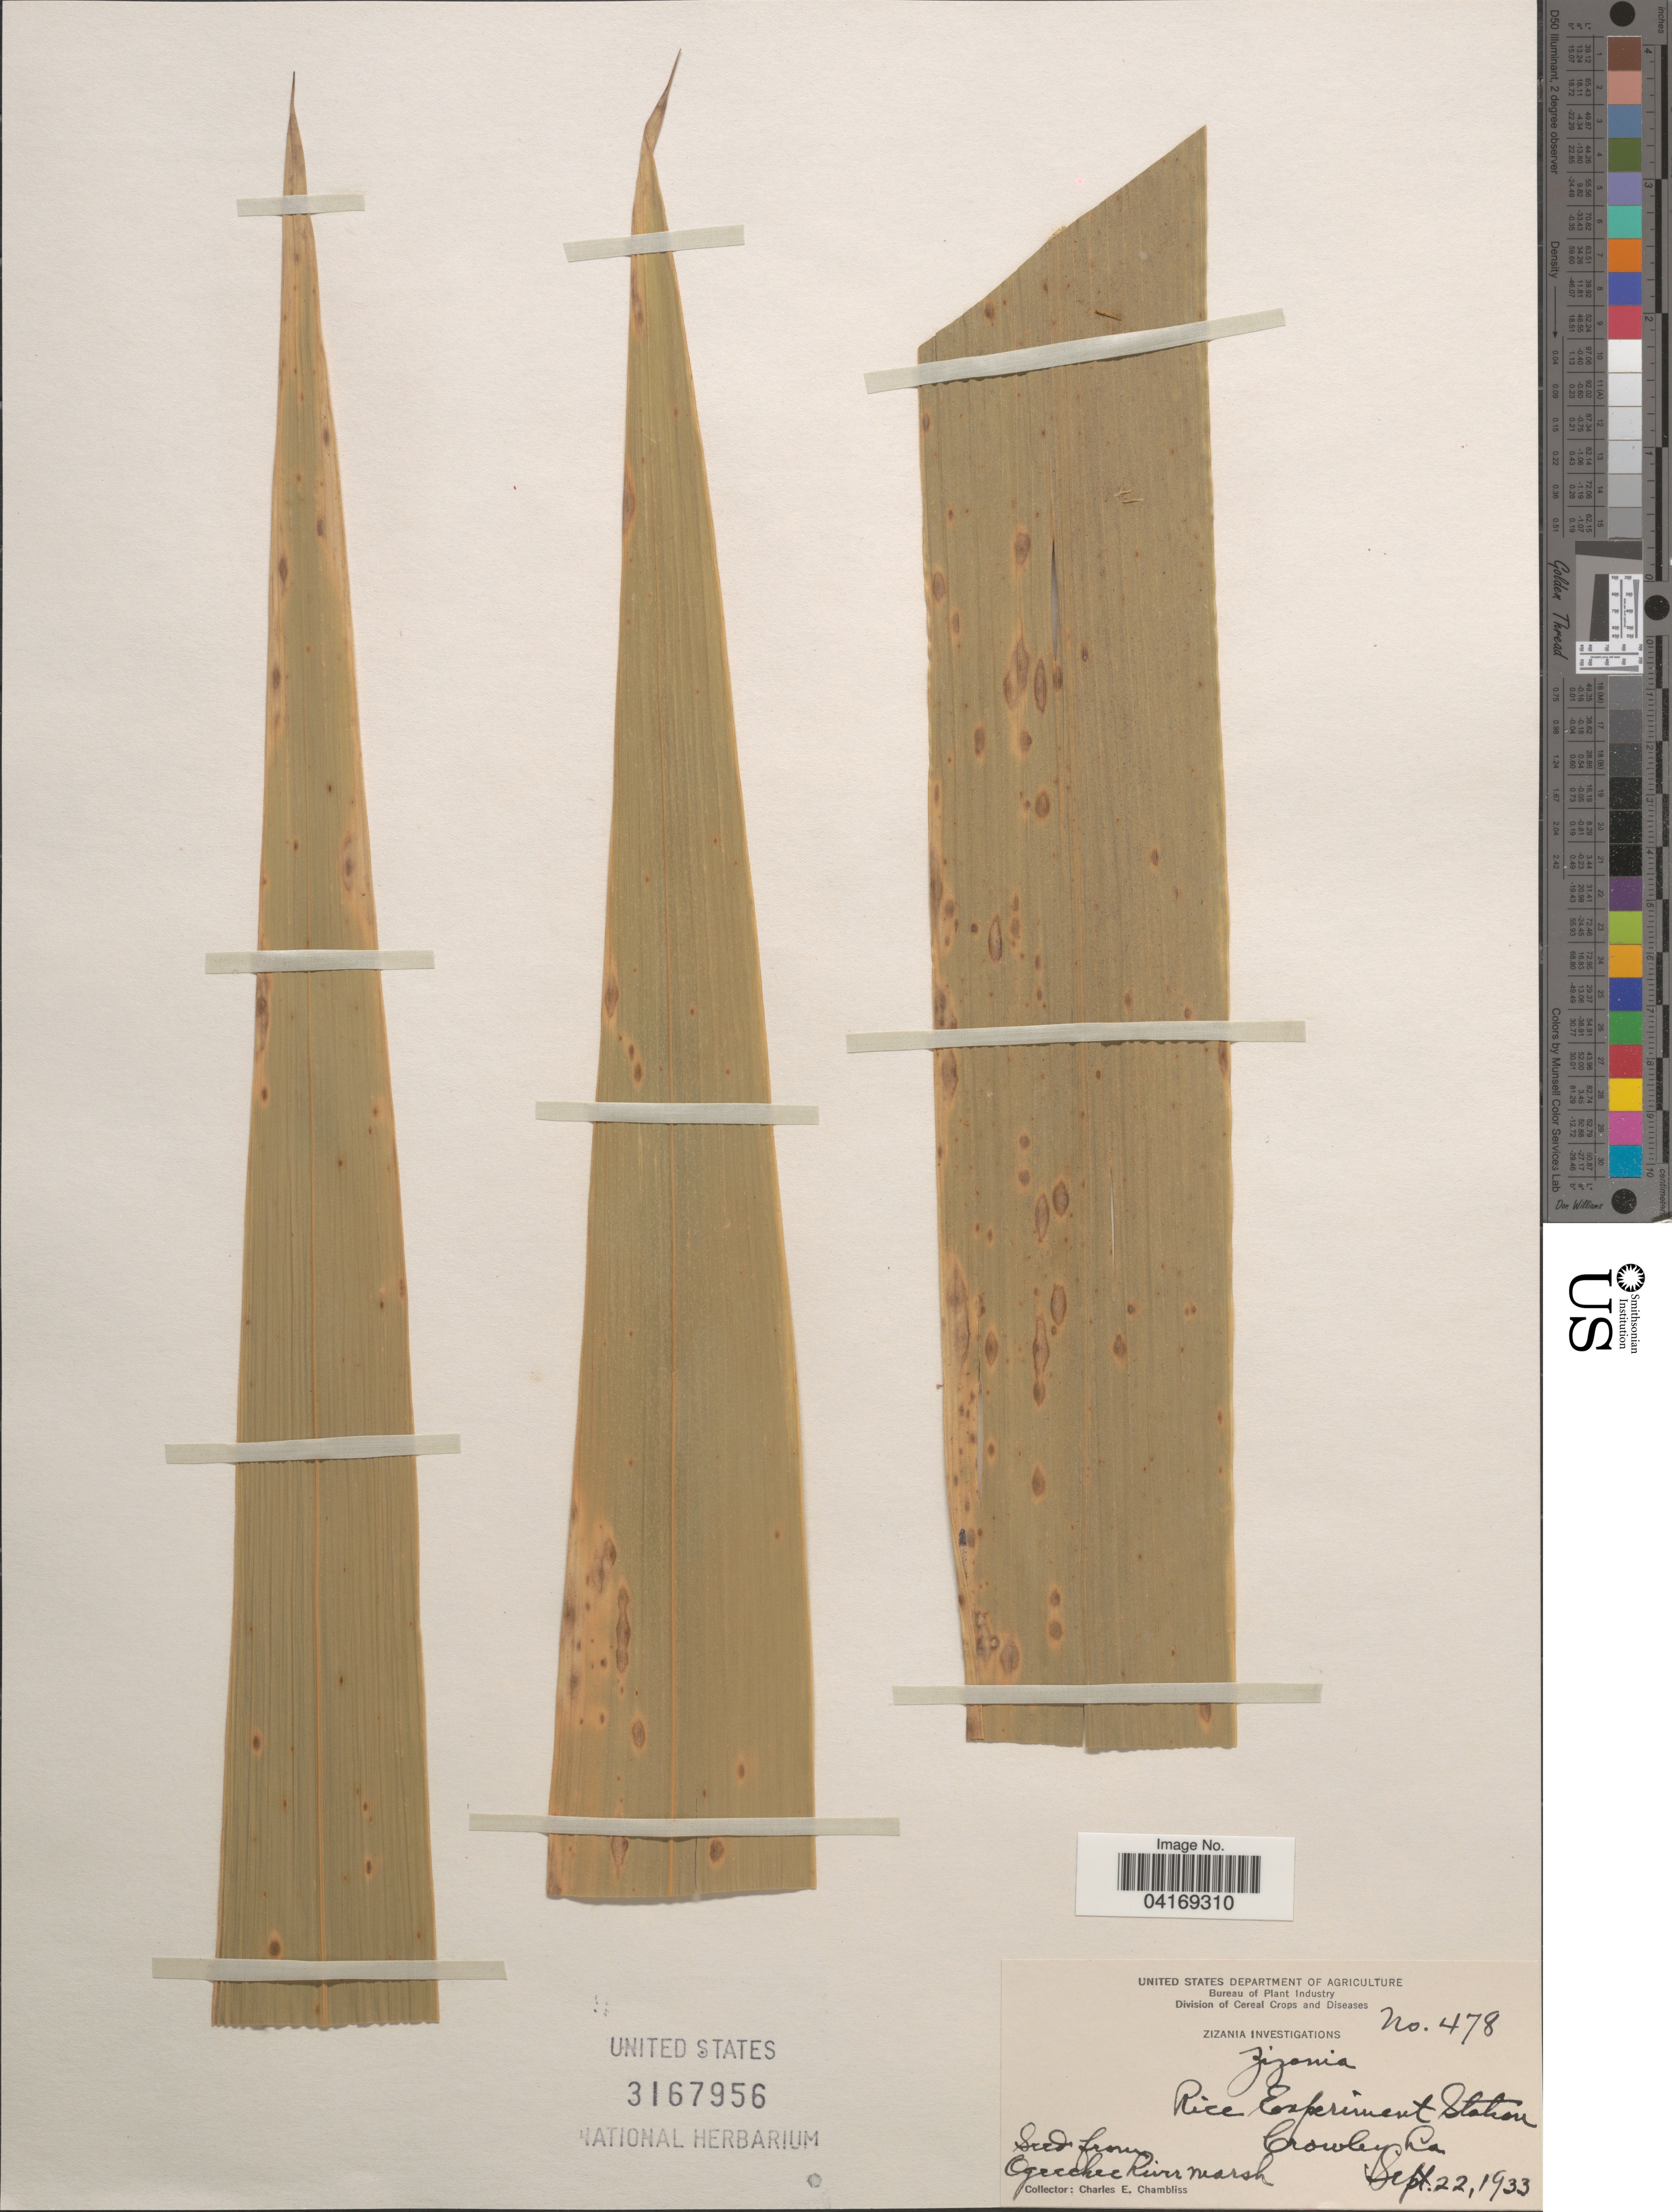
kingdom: Plantae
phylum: Tracheophyta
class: Liliopsida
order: Poales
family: Poaceae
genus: Zizania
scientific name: Zizania sp.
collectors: C. Chambliss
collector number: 478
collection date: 1933-09-22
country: United States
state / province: Louisiana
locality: Rice Experiment Station Crowley.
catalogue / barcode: US 3167956